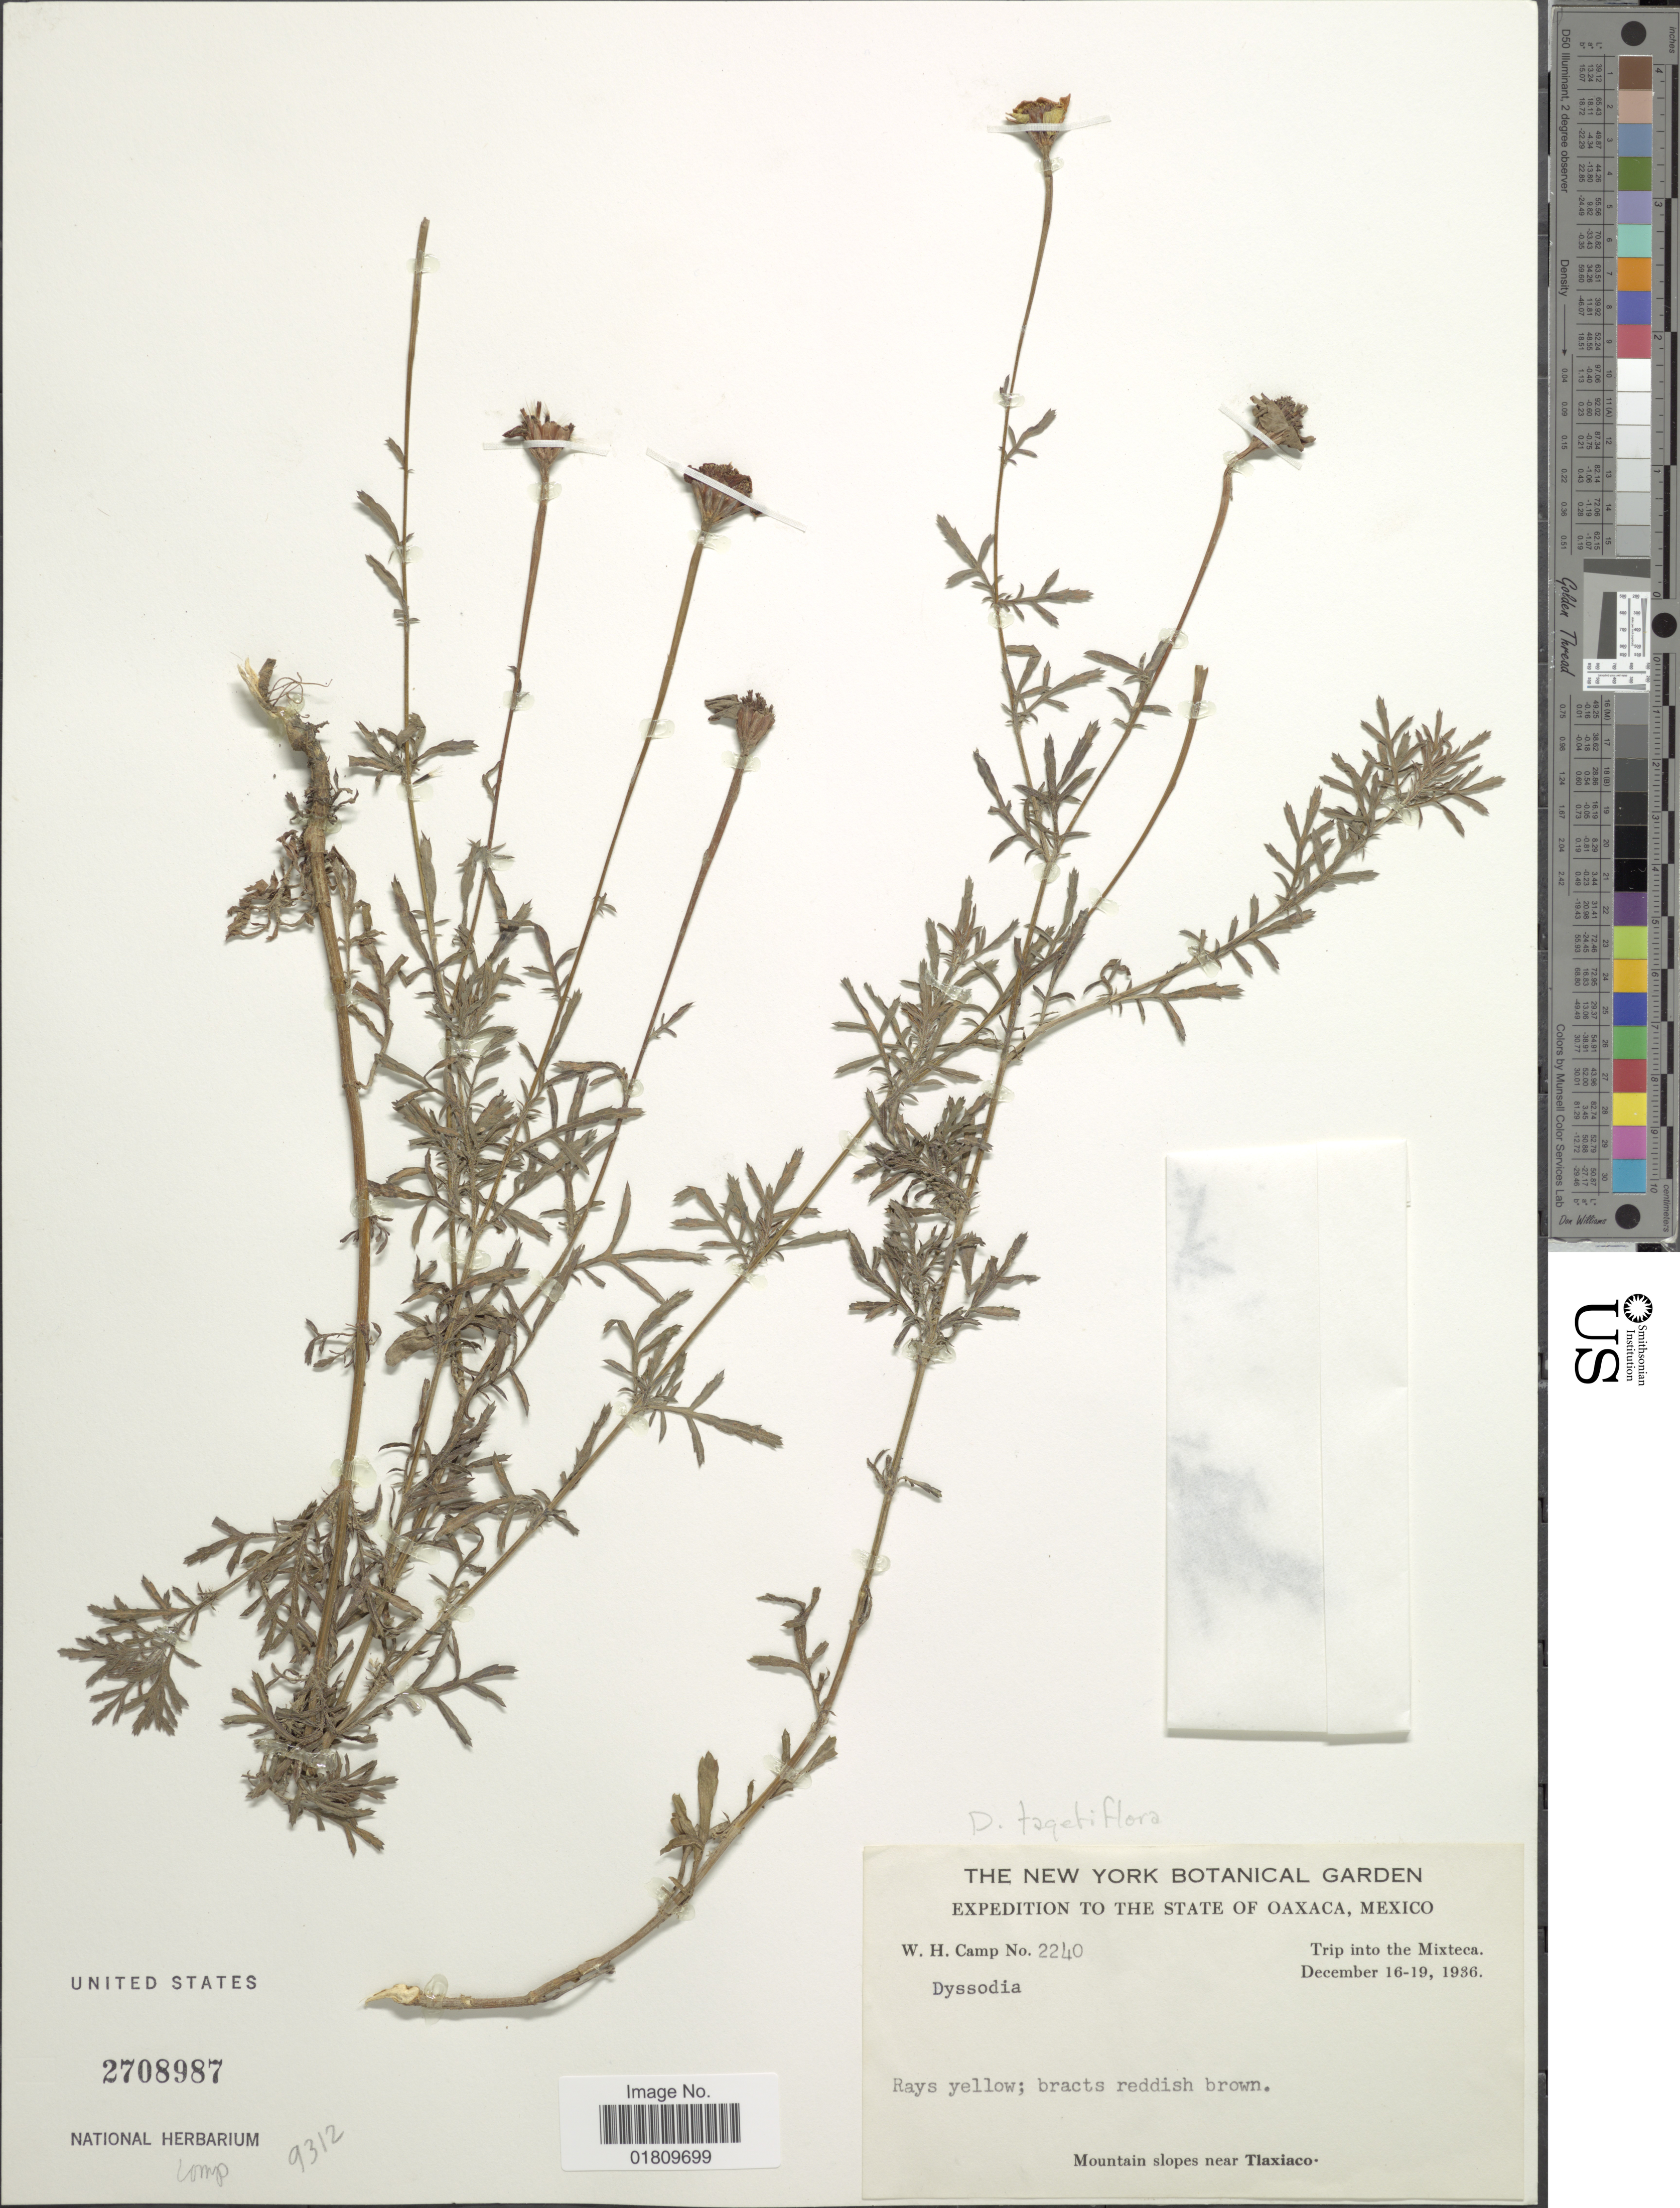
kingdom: Plantae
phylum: Tracheophyta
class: Magnoliopsida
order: Asterales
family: Asteraceae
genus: Dyssodia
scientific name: Dyssodia tagetiflora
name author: Lag.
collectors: W. H. Camp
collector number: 2240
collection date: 1936-12-16/1936-12-19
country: Mexico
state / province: Oaxaca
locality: Trip into Mixteca, mountain slopes near Tlaxiaco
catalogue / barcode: US 2708987